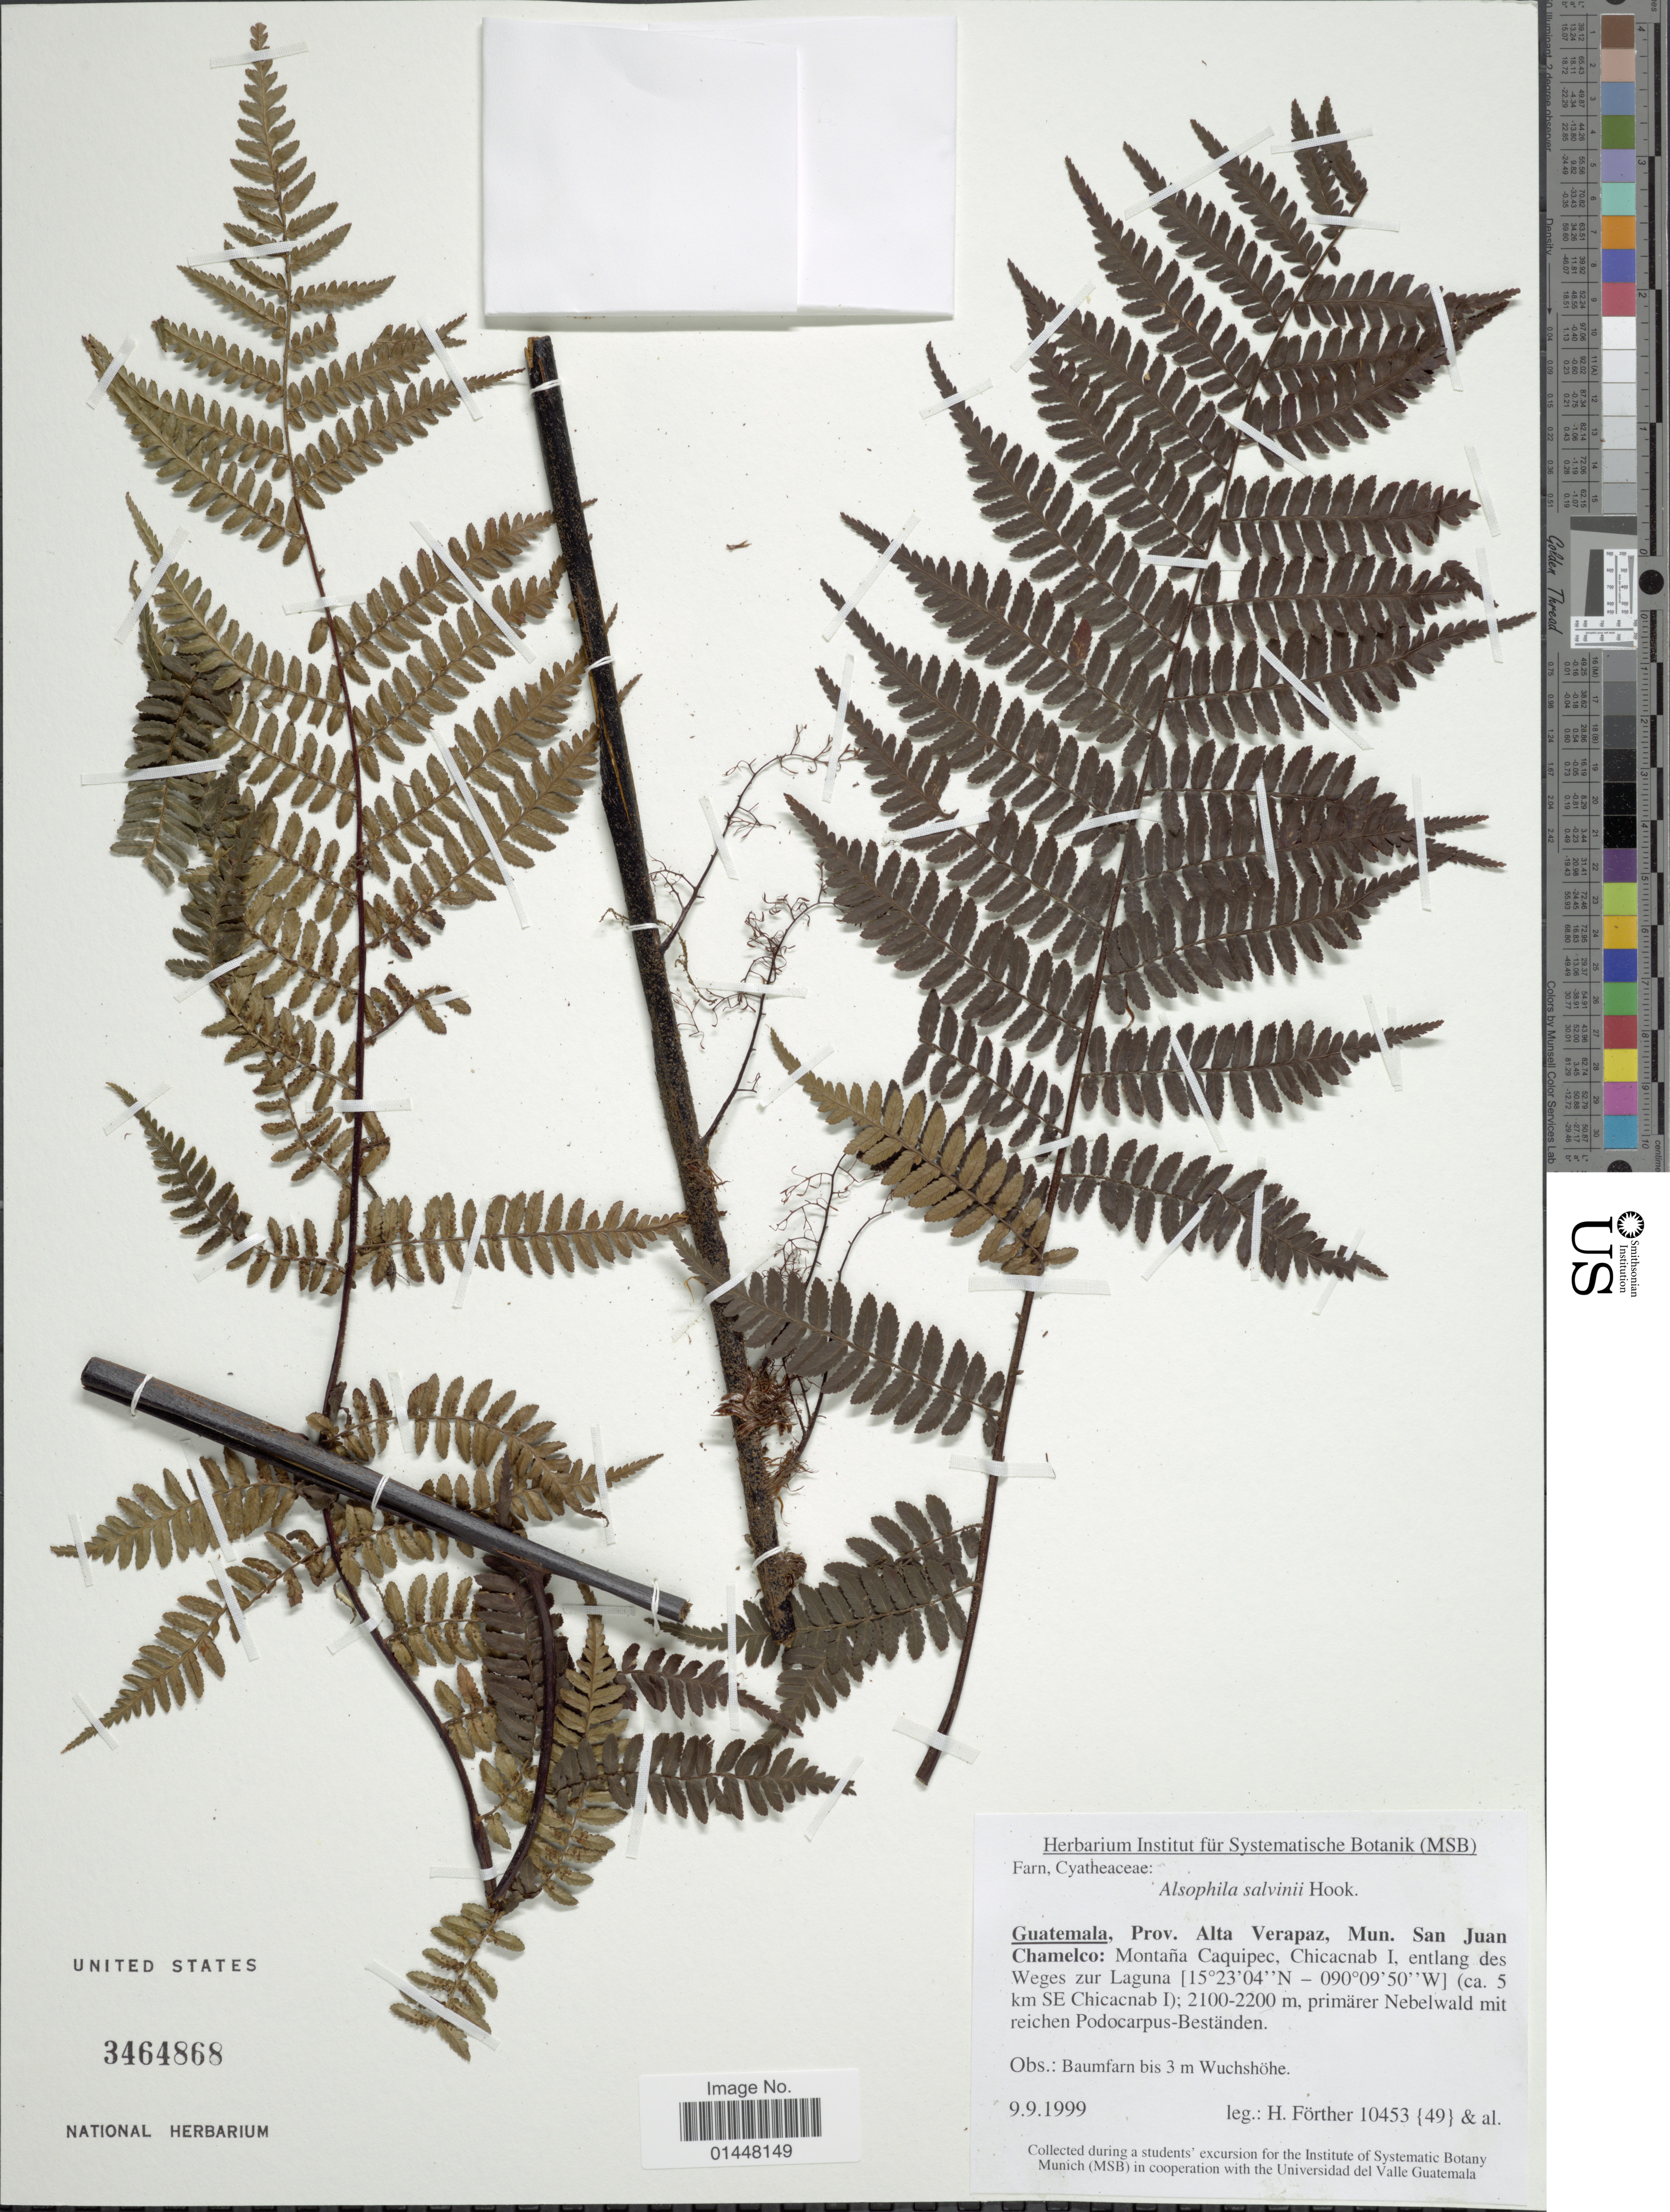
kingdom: Plantae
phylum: Tracheophyta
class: Polypodiopsida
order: Cyatheales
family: Cyatheaceae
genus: Gymnosphaera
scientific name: Gymnosphaera salvinii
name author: (Hook.)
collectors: H. Förther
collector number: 10453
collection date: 1999-09-09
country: Guatemala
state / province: Alta Verapaz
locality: Mun. San Juan. Chamelco: Montana Caquipec, Chicanab I, entlang des Weges zur Laguna( ca. 5 km SE Chicacnab I)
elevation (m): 2100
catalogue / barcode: US 3464868